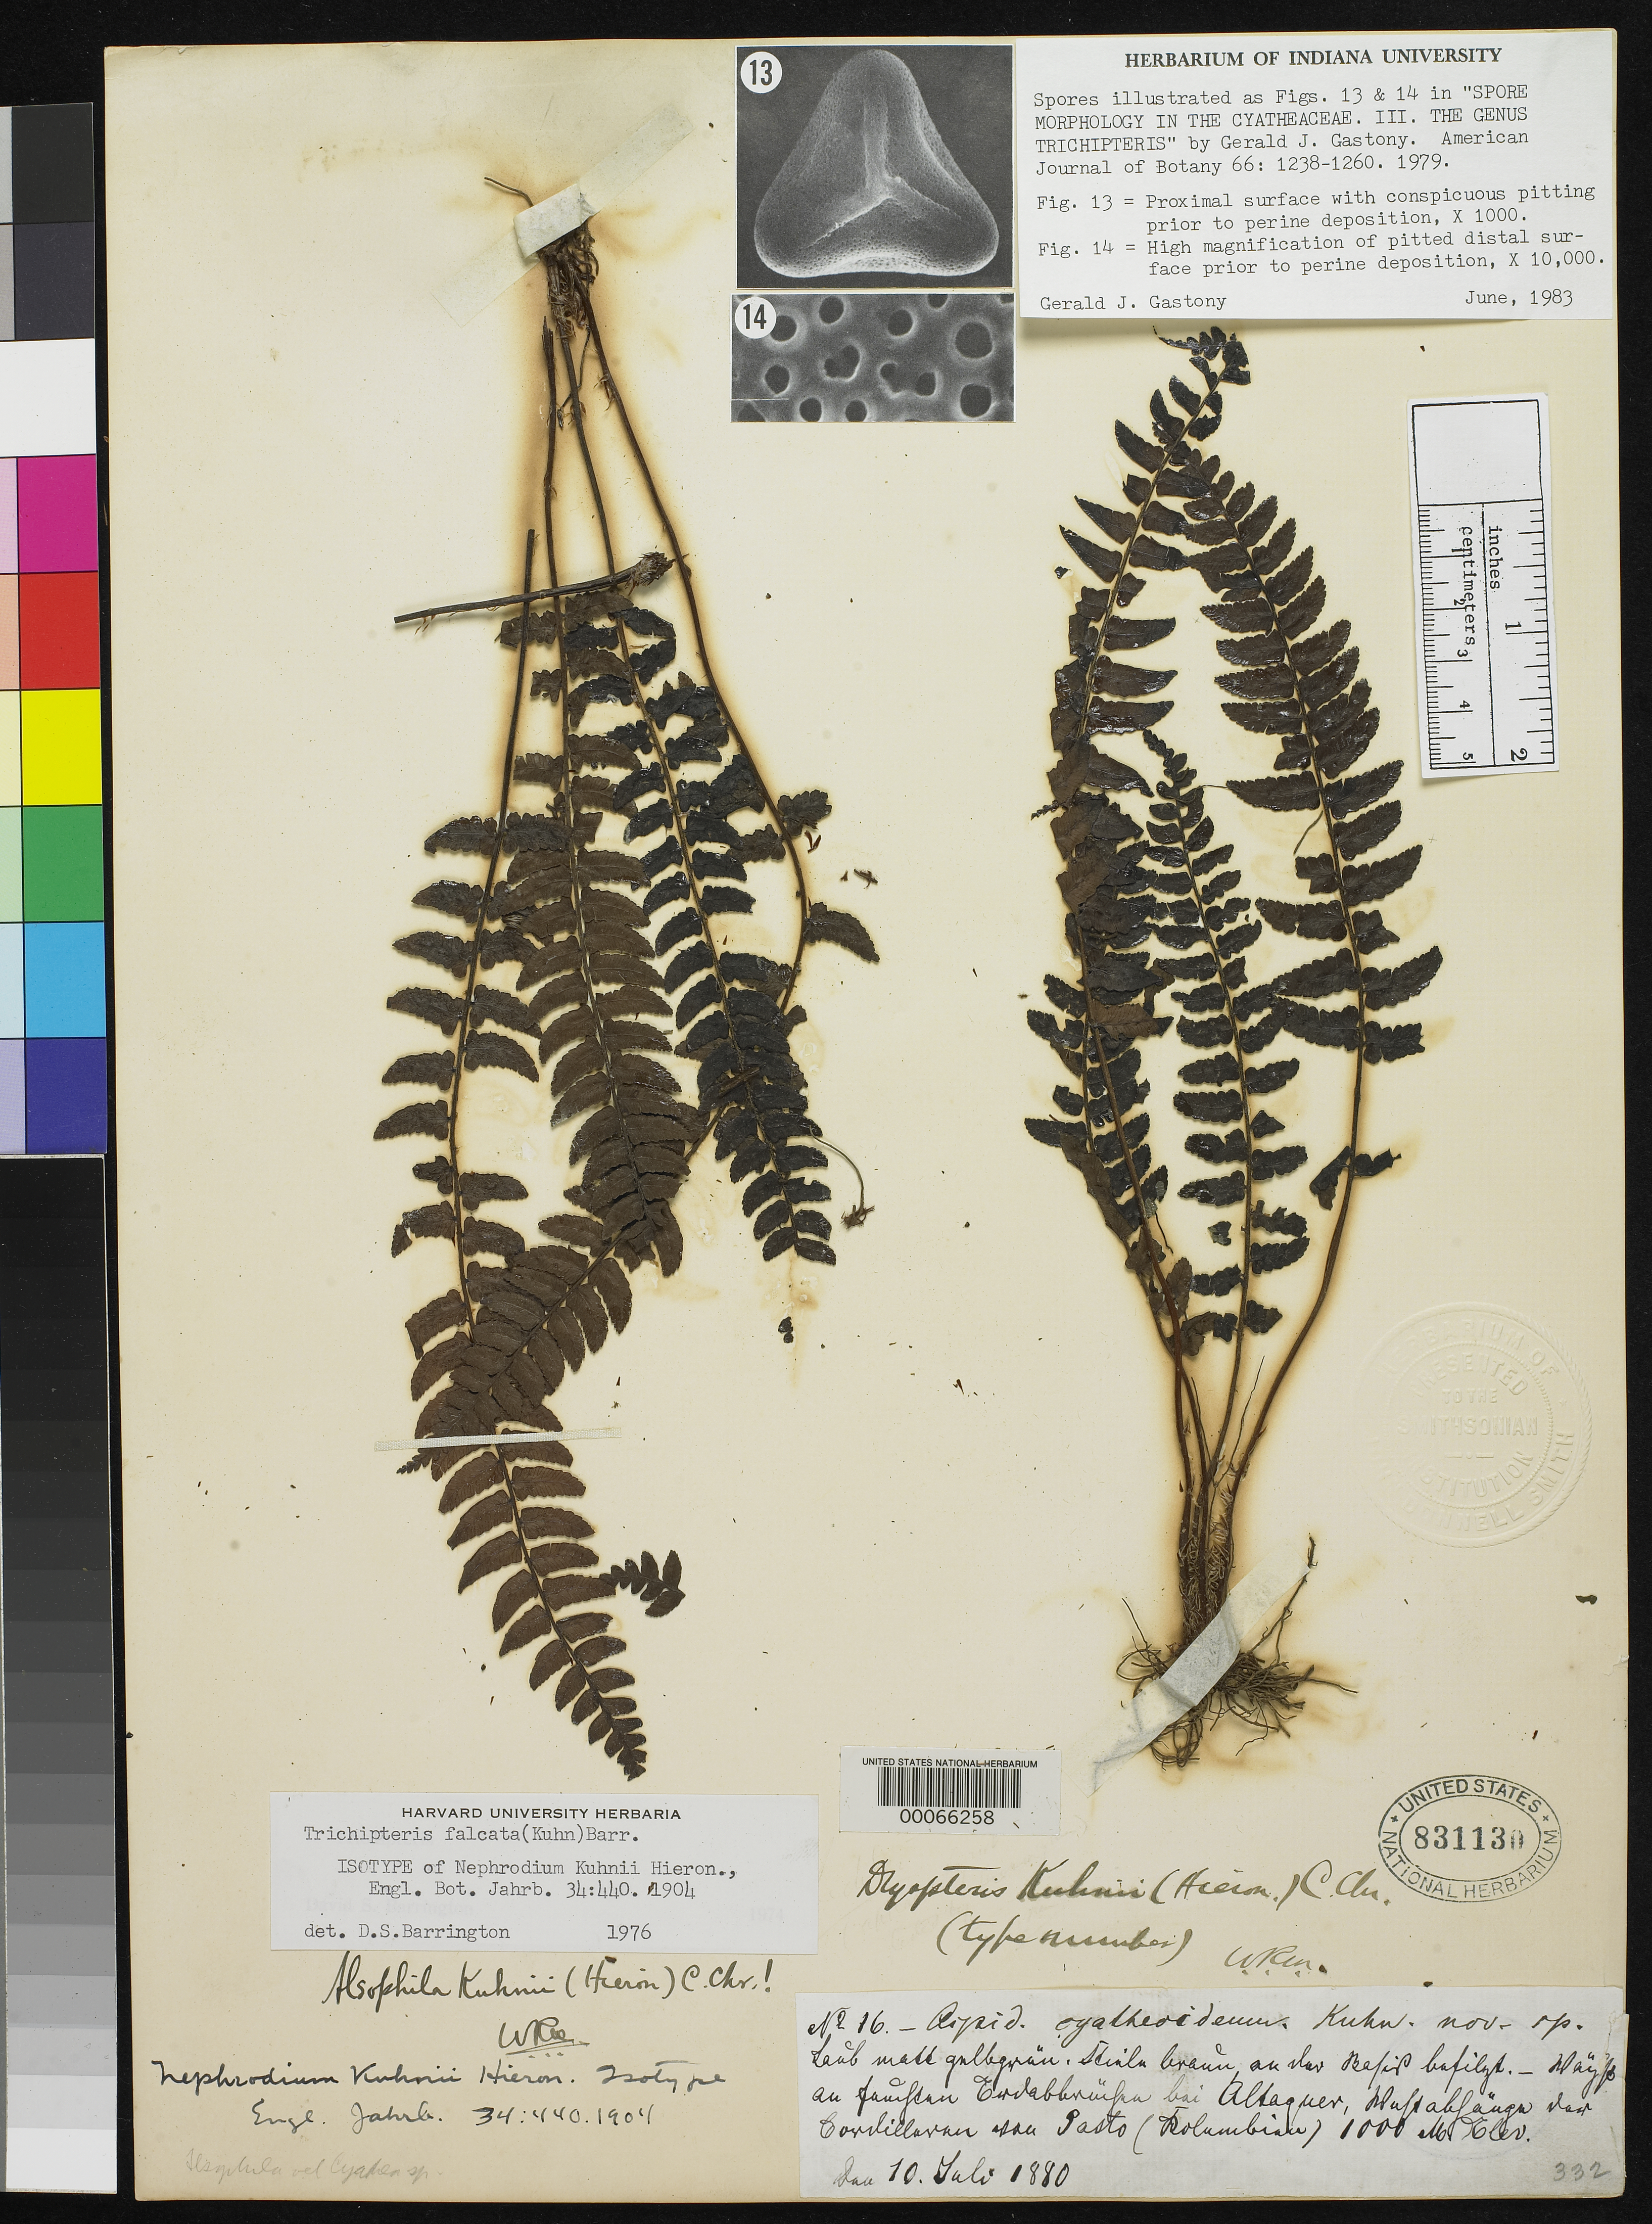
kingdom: Plantae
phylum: Tracheophyta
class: Polypodiopsida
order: Polypodiales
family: Dryopteridaceae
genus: Nephrodium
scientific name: Nephrodium kuhnii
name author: Hieron.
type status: Isotype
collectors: F. C. Lehmann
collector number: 16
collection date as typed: Jul 1880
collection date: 1880-07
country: Colombia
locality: Prope Altoquer, Cordillera de Pasto.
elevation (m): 1000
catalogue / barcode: US 831130